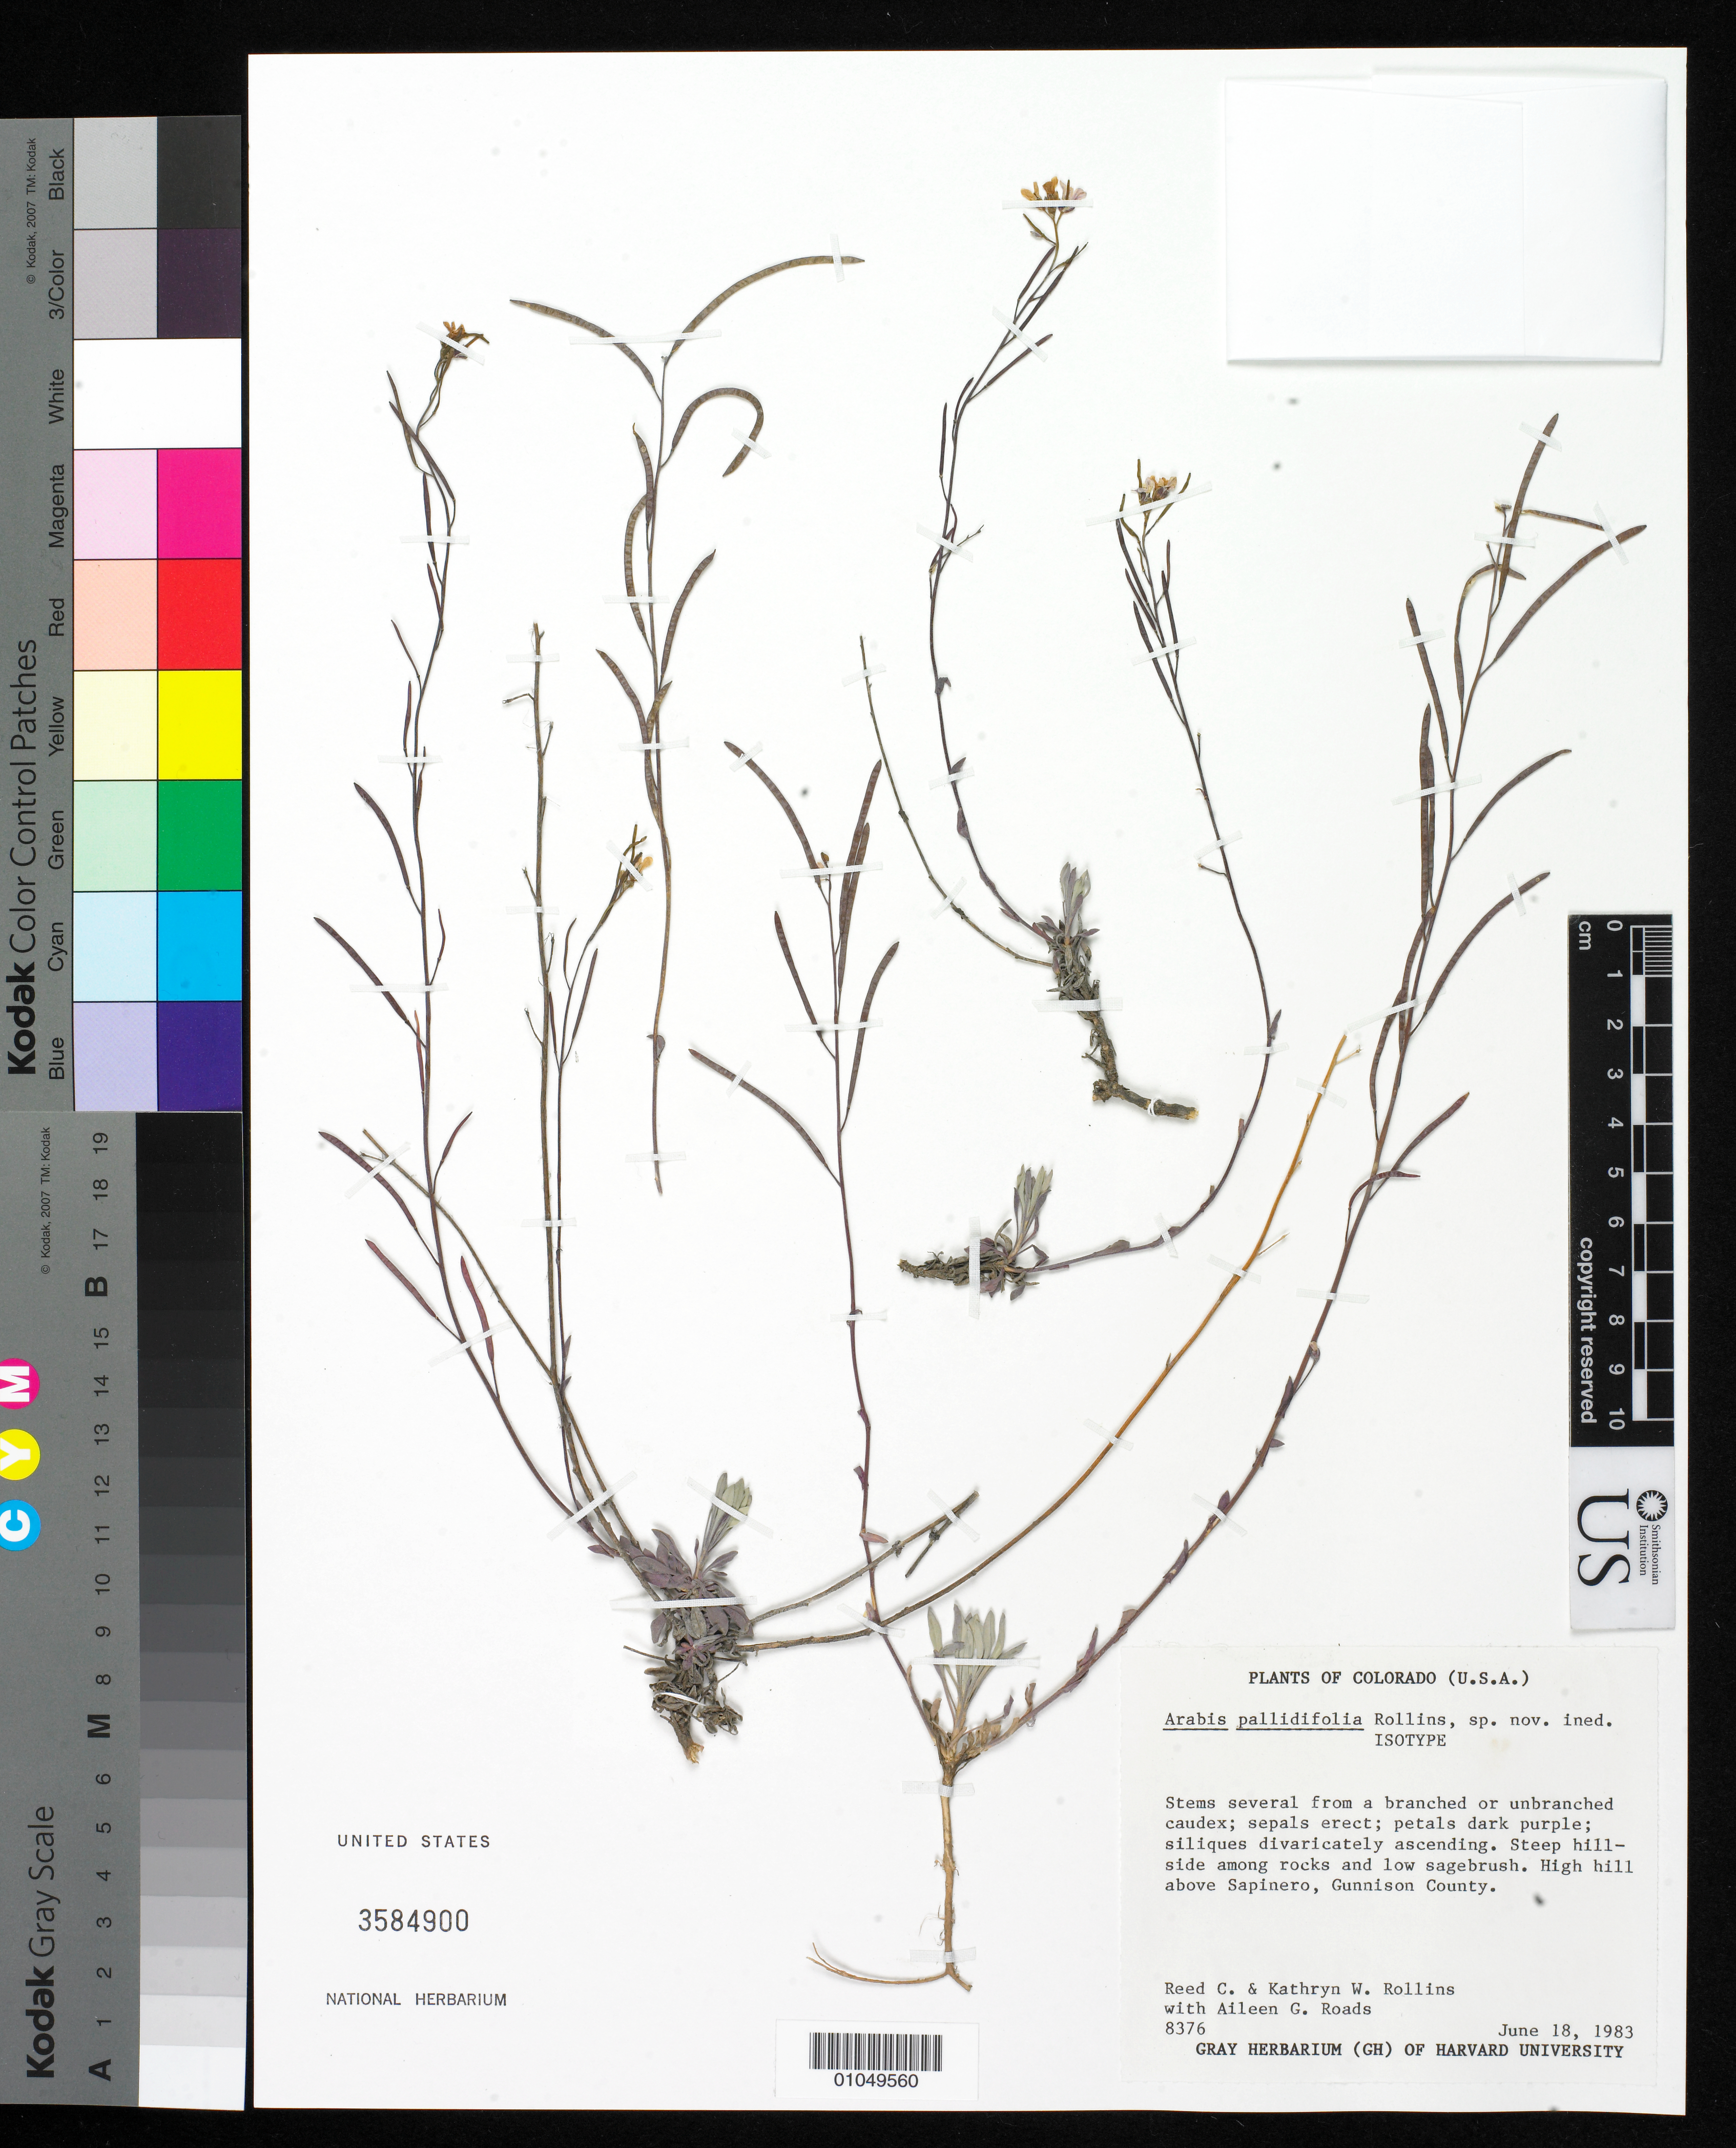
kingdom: Plantae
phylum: Tracheophyta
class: Magnoliopsida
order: Brassicales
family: Brassicaceae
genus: Arabis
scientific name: Arabis pallidifolia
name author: Rollins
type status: Isotype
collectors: R. C. Rollins, K. W. Rollins & A. Roads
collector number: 8376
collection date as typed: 18 Jun 1983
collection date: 1983-06-18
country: United States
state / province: Colorado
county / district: Gunnison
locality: High hill above Sapinero, Gunnison County.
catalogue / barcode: US 3584900